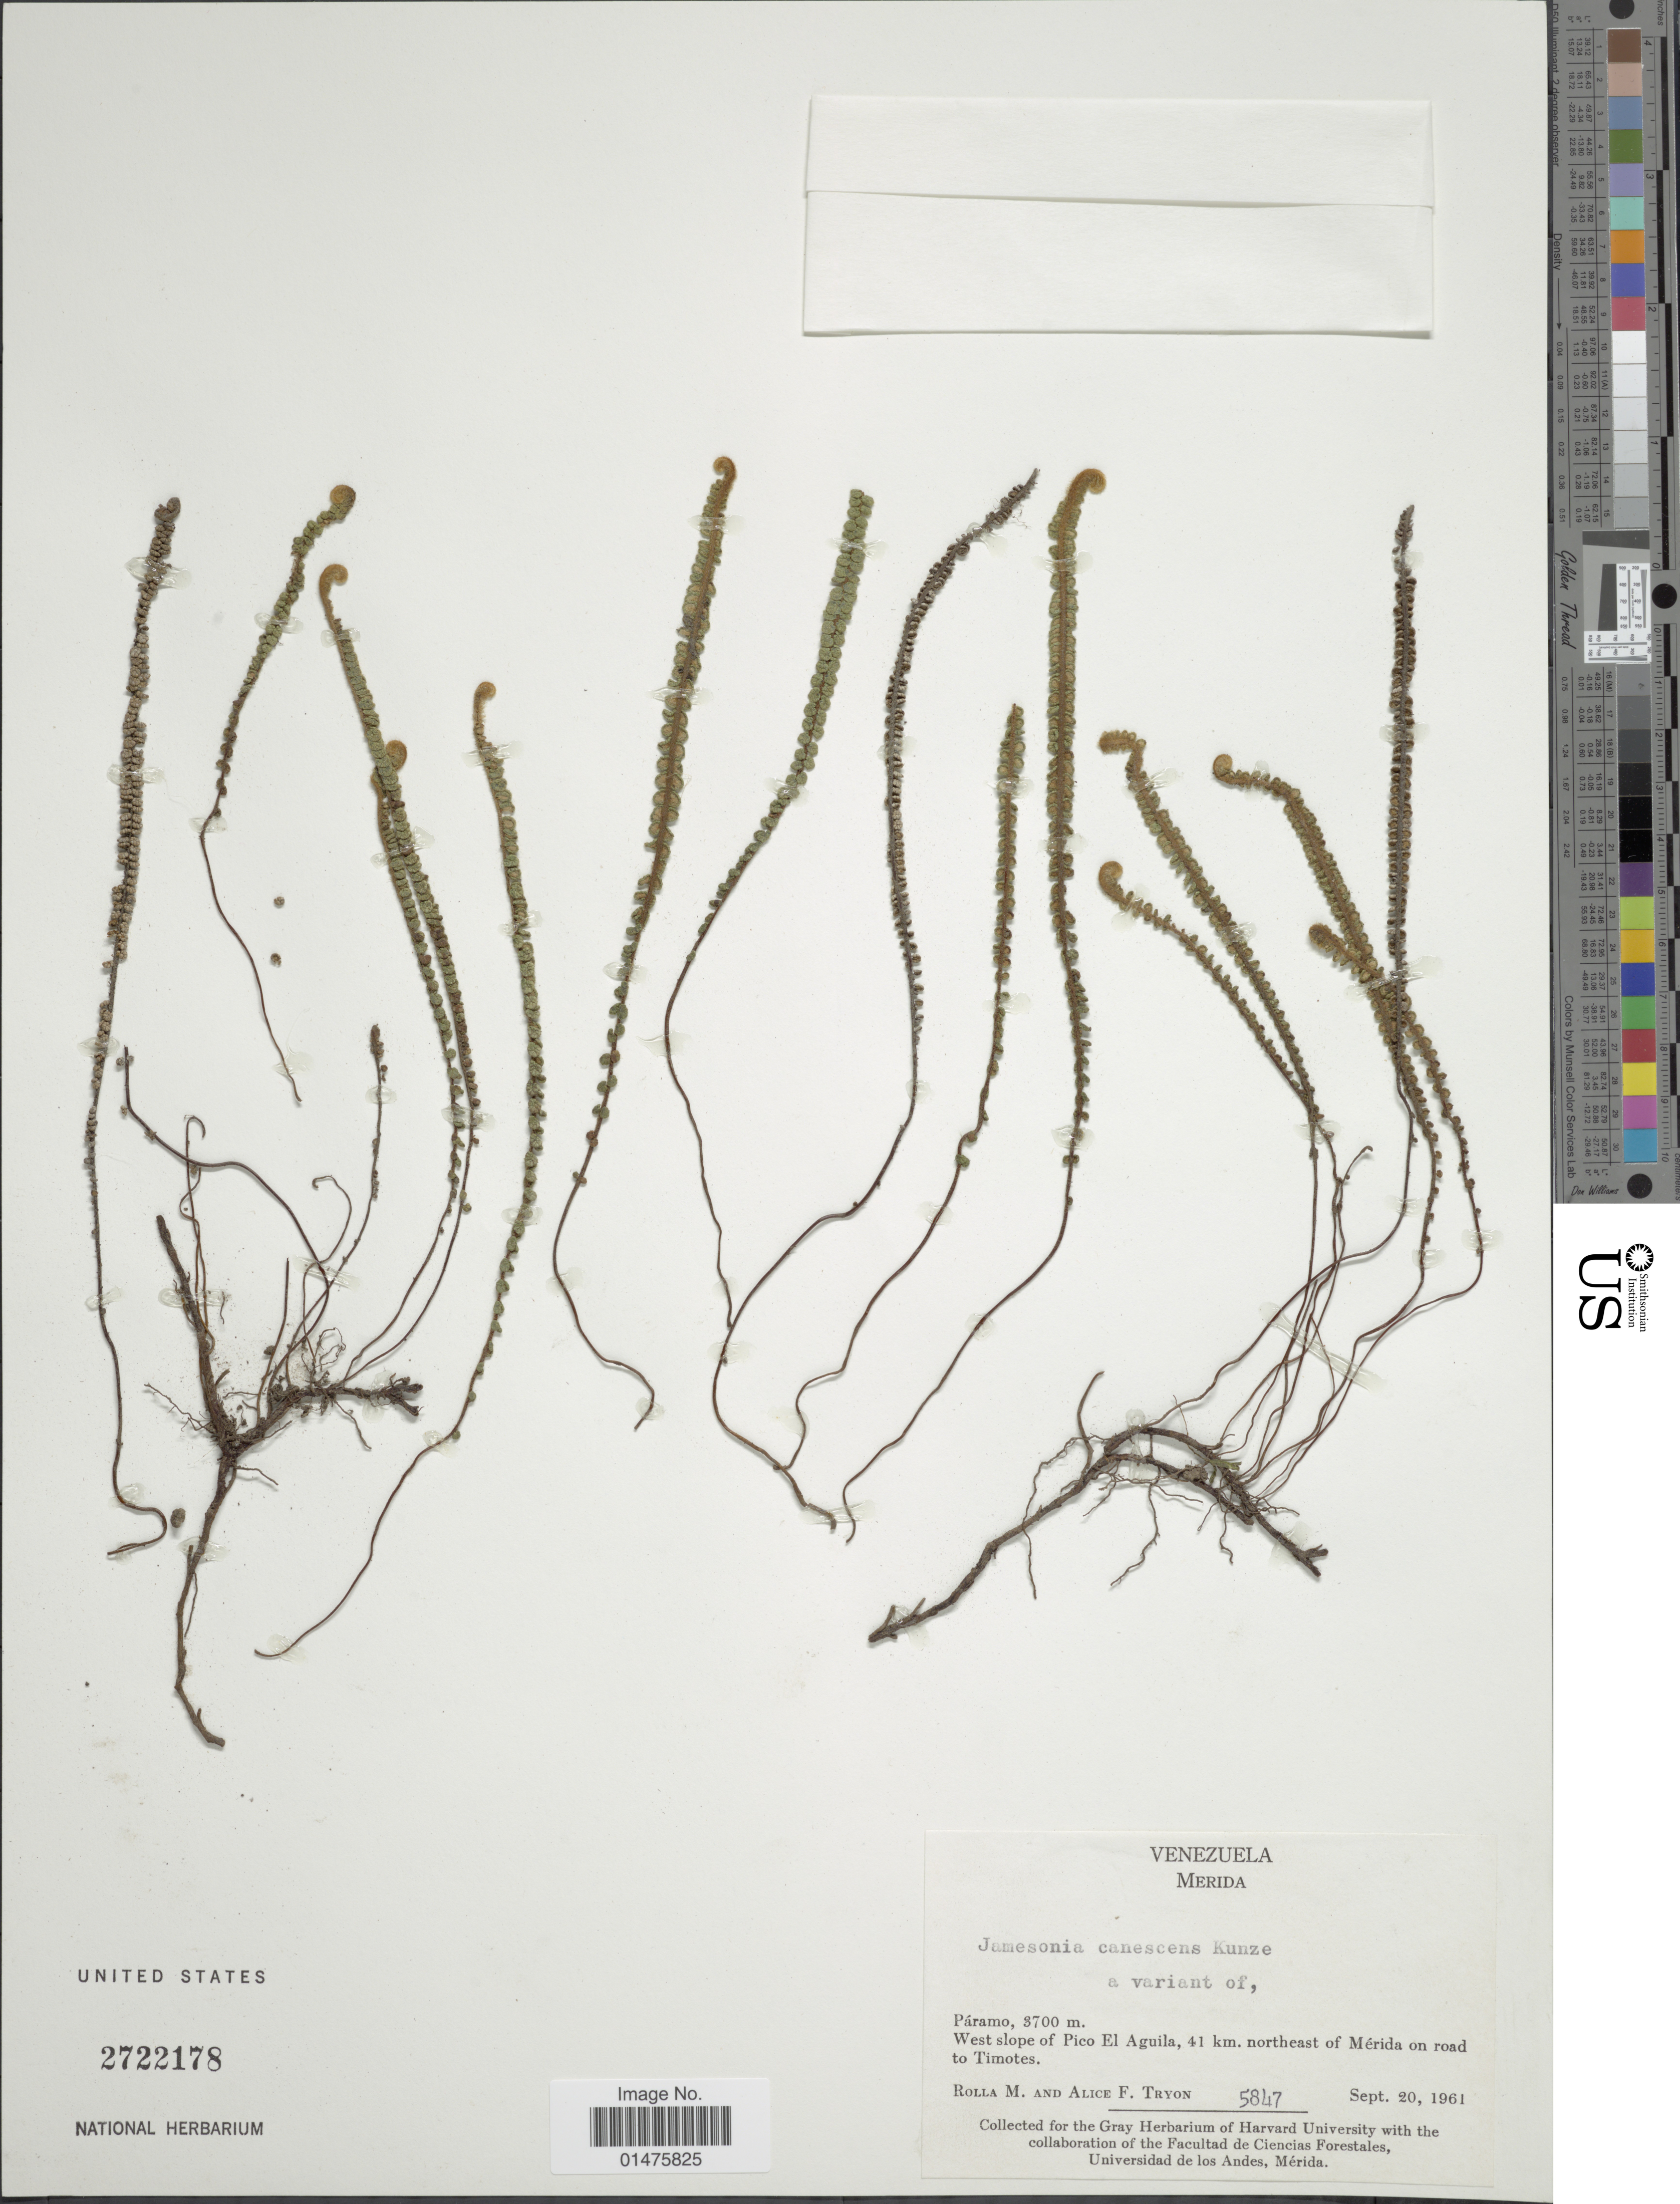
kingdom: Plantae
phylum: Tracheophyta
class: Polypodiopsida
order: Polypodiales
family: Pteridaceae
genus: Jamesonia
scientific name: Jamesonia canescens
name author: Kunze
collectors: R. M. Tryon & A. F. Tryon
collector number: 5847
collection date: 1961-09-20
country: Venezuela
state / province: Mérida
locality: Páramo, West slope of Pico El Aguila, 41 km. northeast of Mérida on road to Timotes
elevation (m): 3700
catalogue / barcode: US 2722178